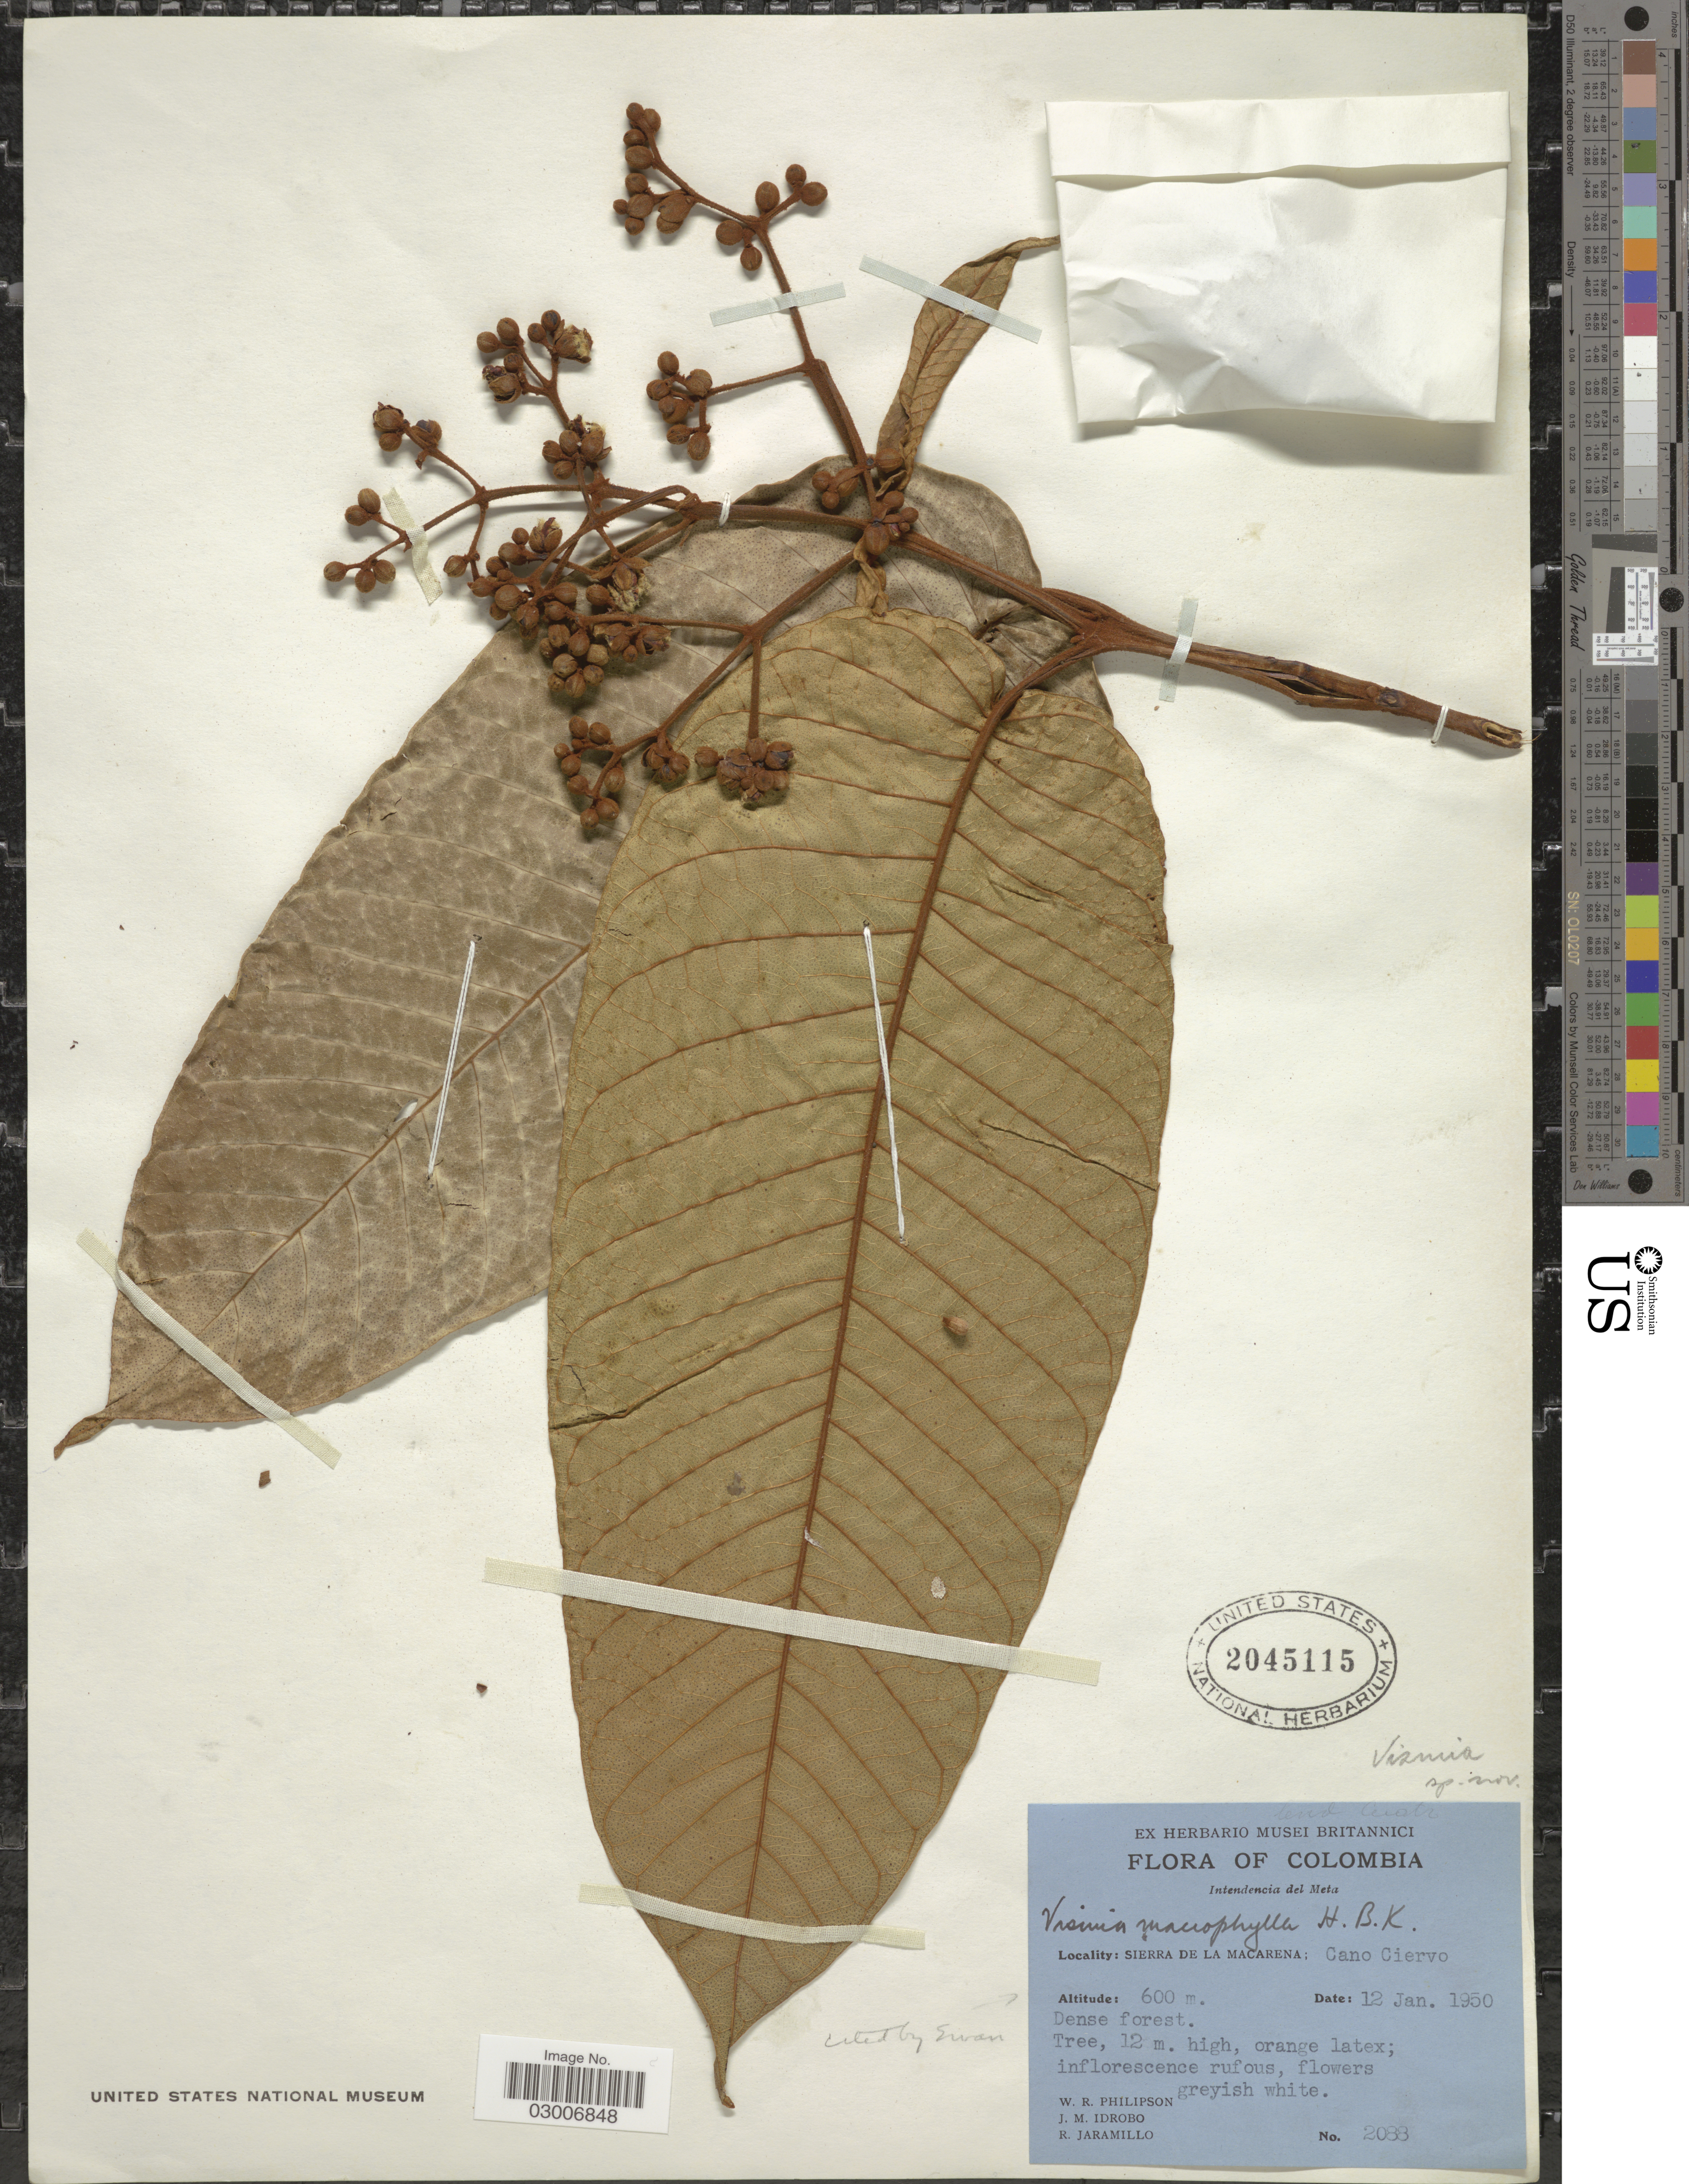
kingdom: Plantae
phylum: Tracheophyta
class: Magnoliopsida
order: Malpighiales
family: Hypericaceae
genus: Vismia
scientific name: Vismia macrophylla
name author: Kunth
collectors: W. R. Philipson, J. M. Idrobo & R. Jaramillo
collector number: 2088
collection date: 1950-01-12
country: Colombia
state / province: Meta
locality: Intendencia del Meta. Sierra de la Macarena; Cano Ciervo.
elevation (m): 600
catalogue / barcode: US 2045115